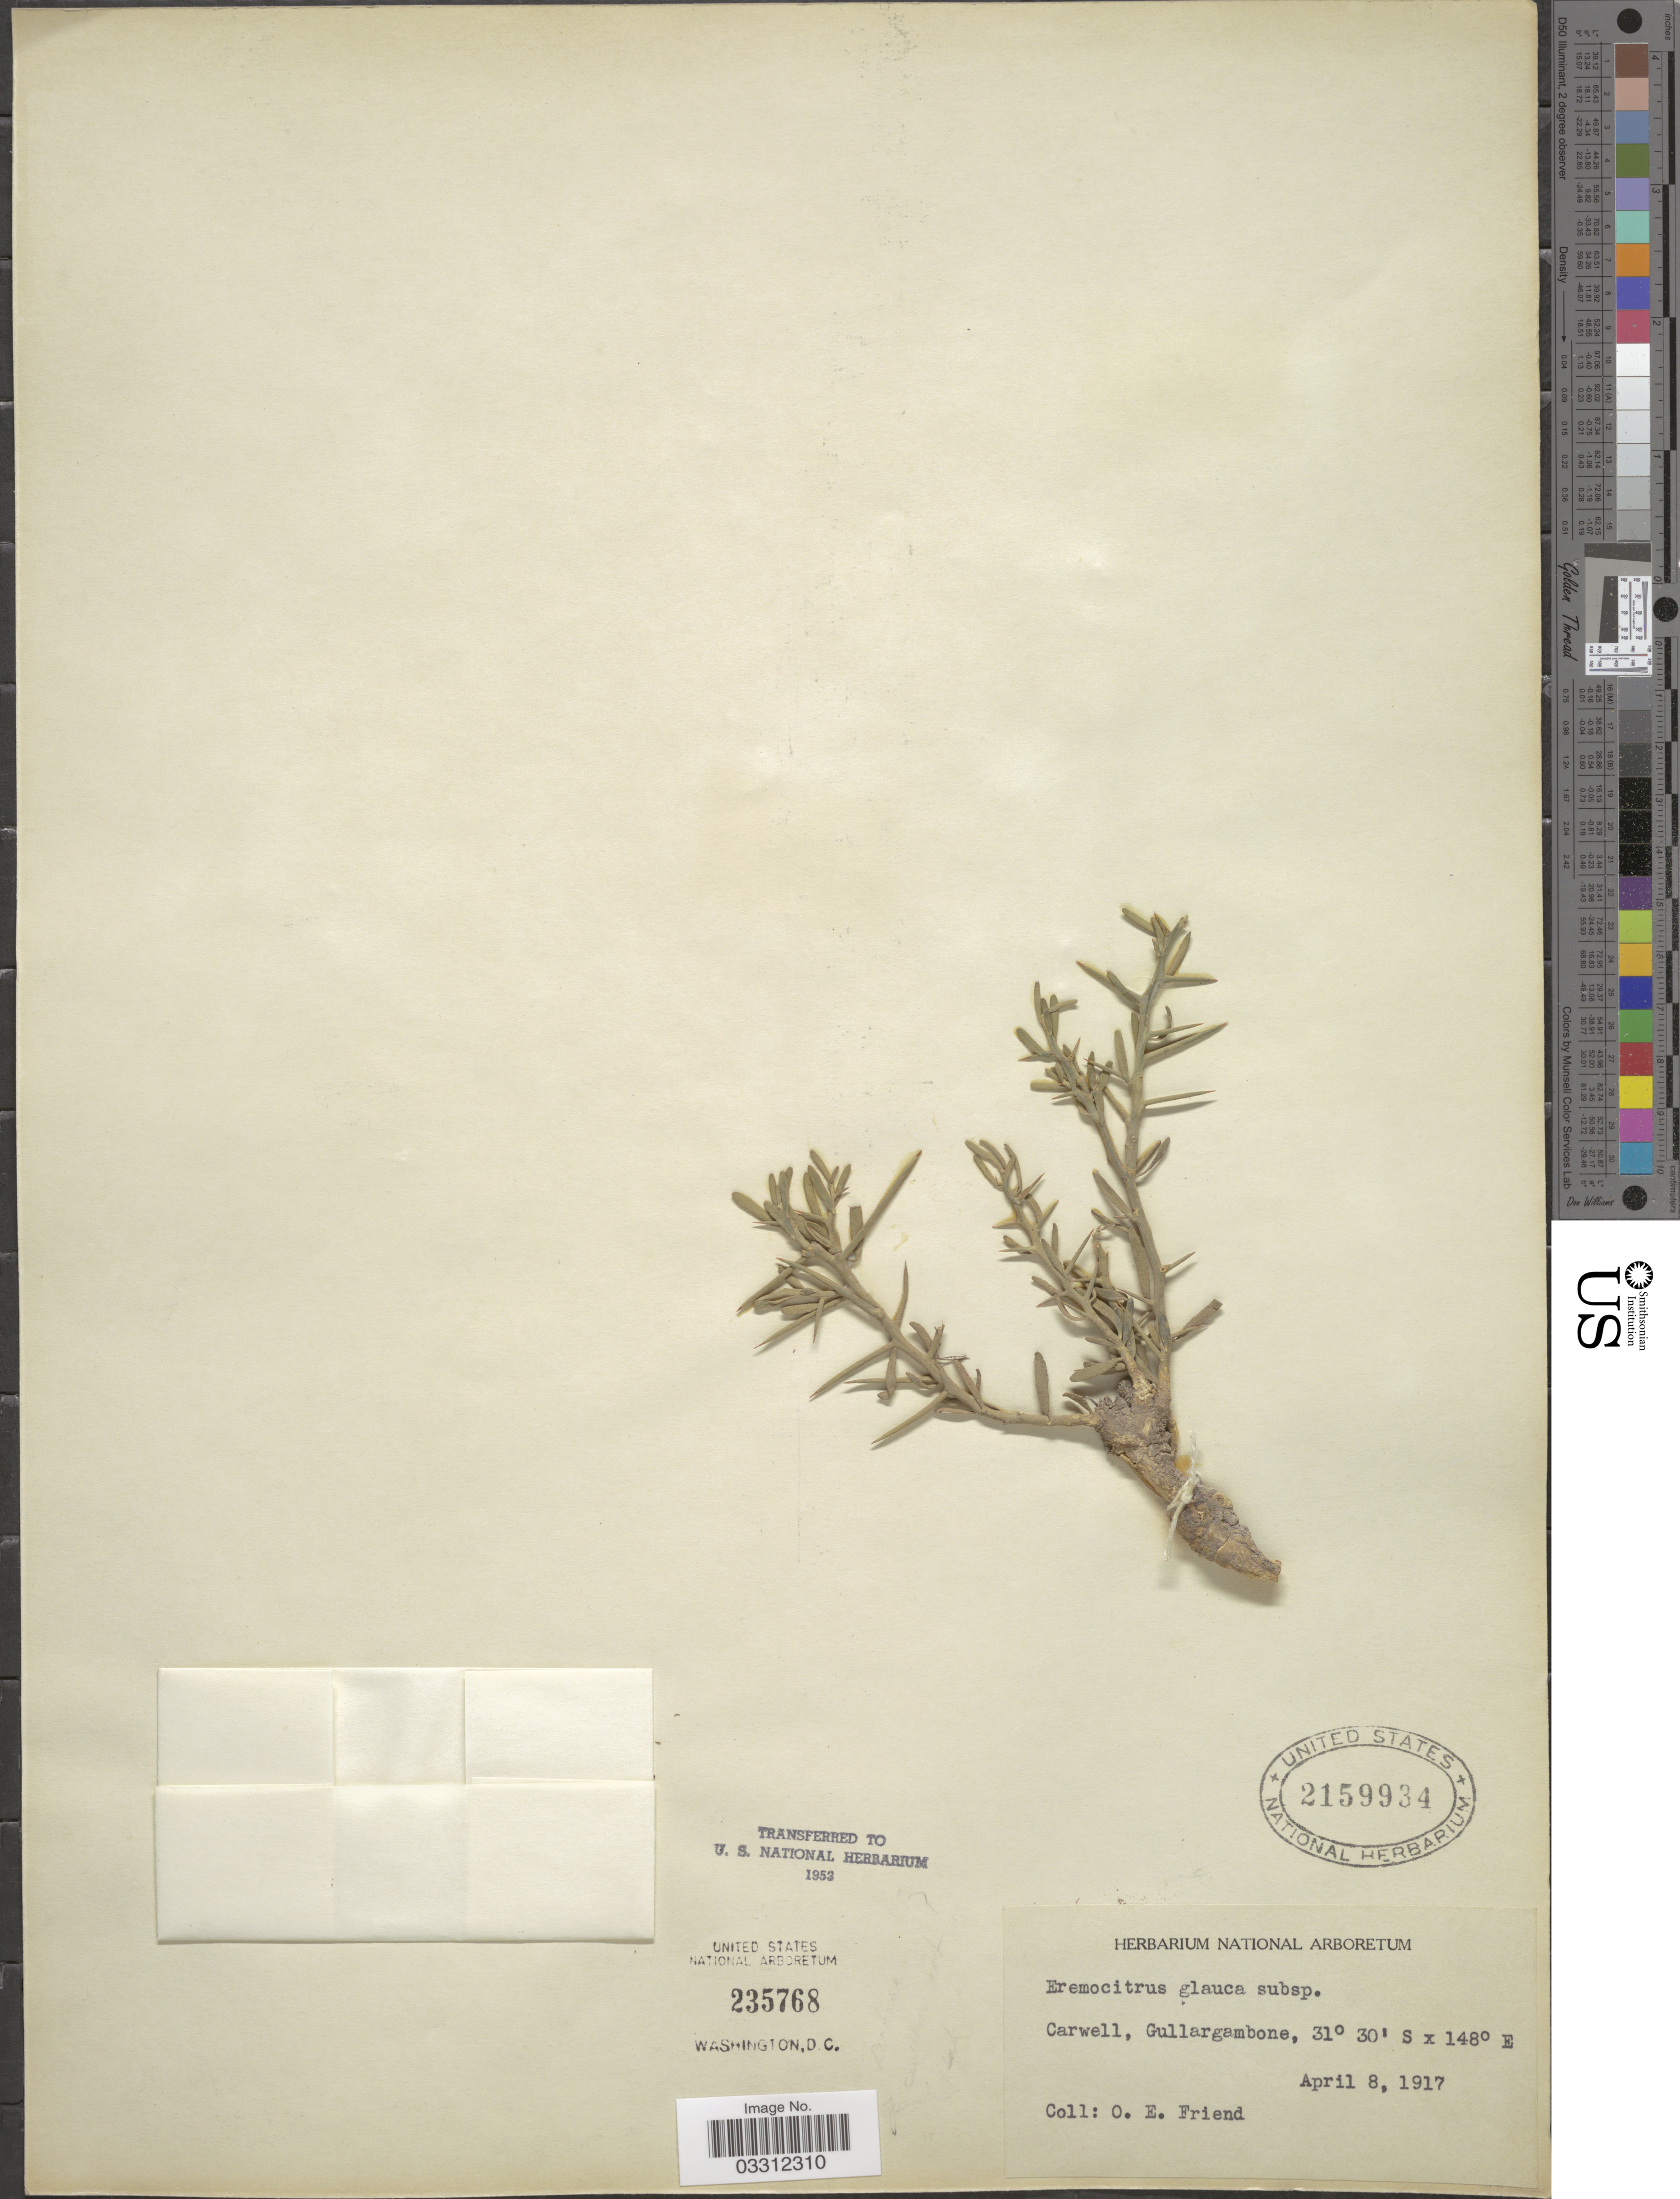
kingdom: Plantae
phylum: Tracheophyta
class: Magnoliopsida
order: Sapindales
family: Rutaceae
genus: Citrus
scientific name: Citrus glauca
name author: (Lindl.) Burkill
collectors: O. Friend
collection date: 1917-04-08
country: Australia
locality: Carwell, Gullargambone.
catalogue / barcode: US 2159934